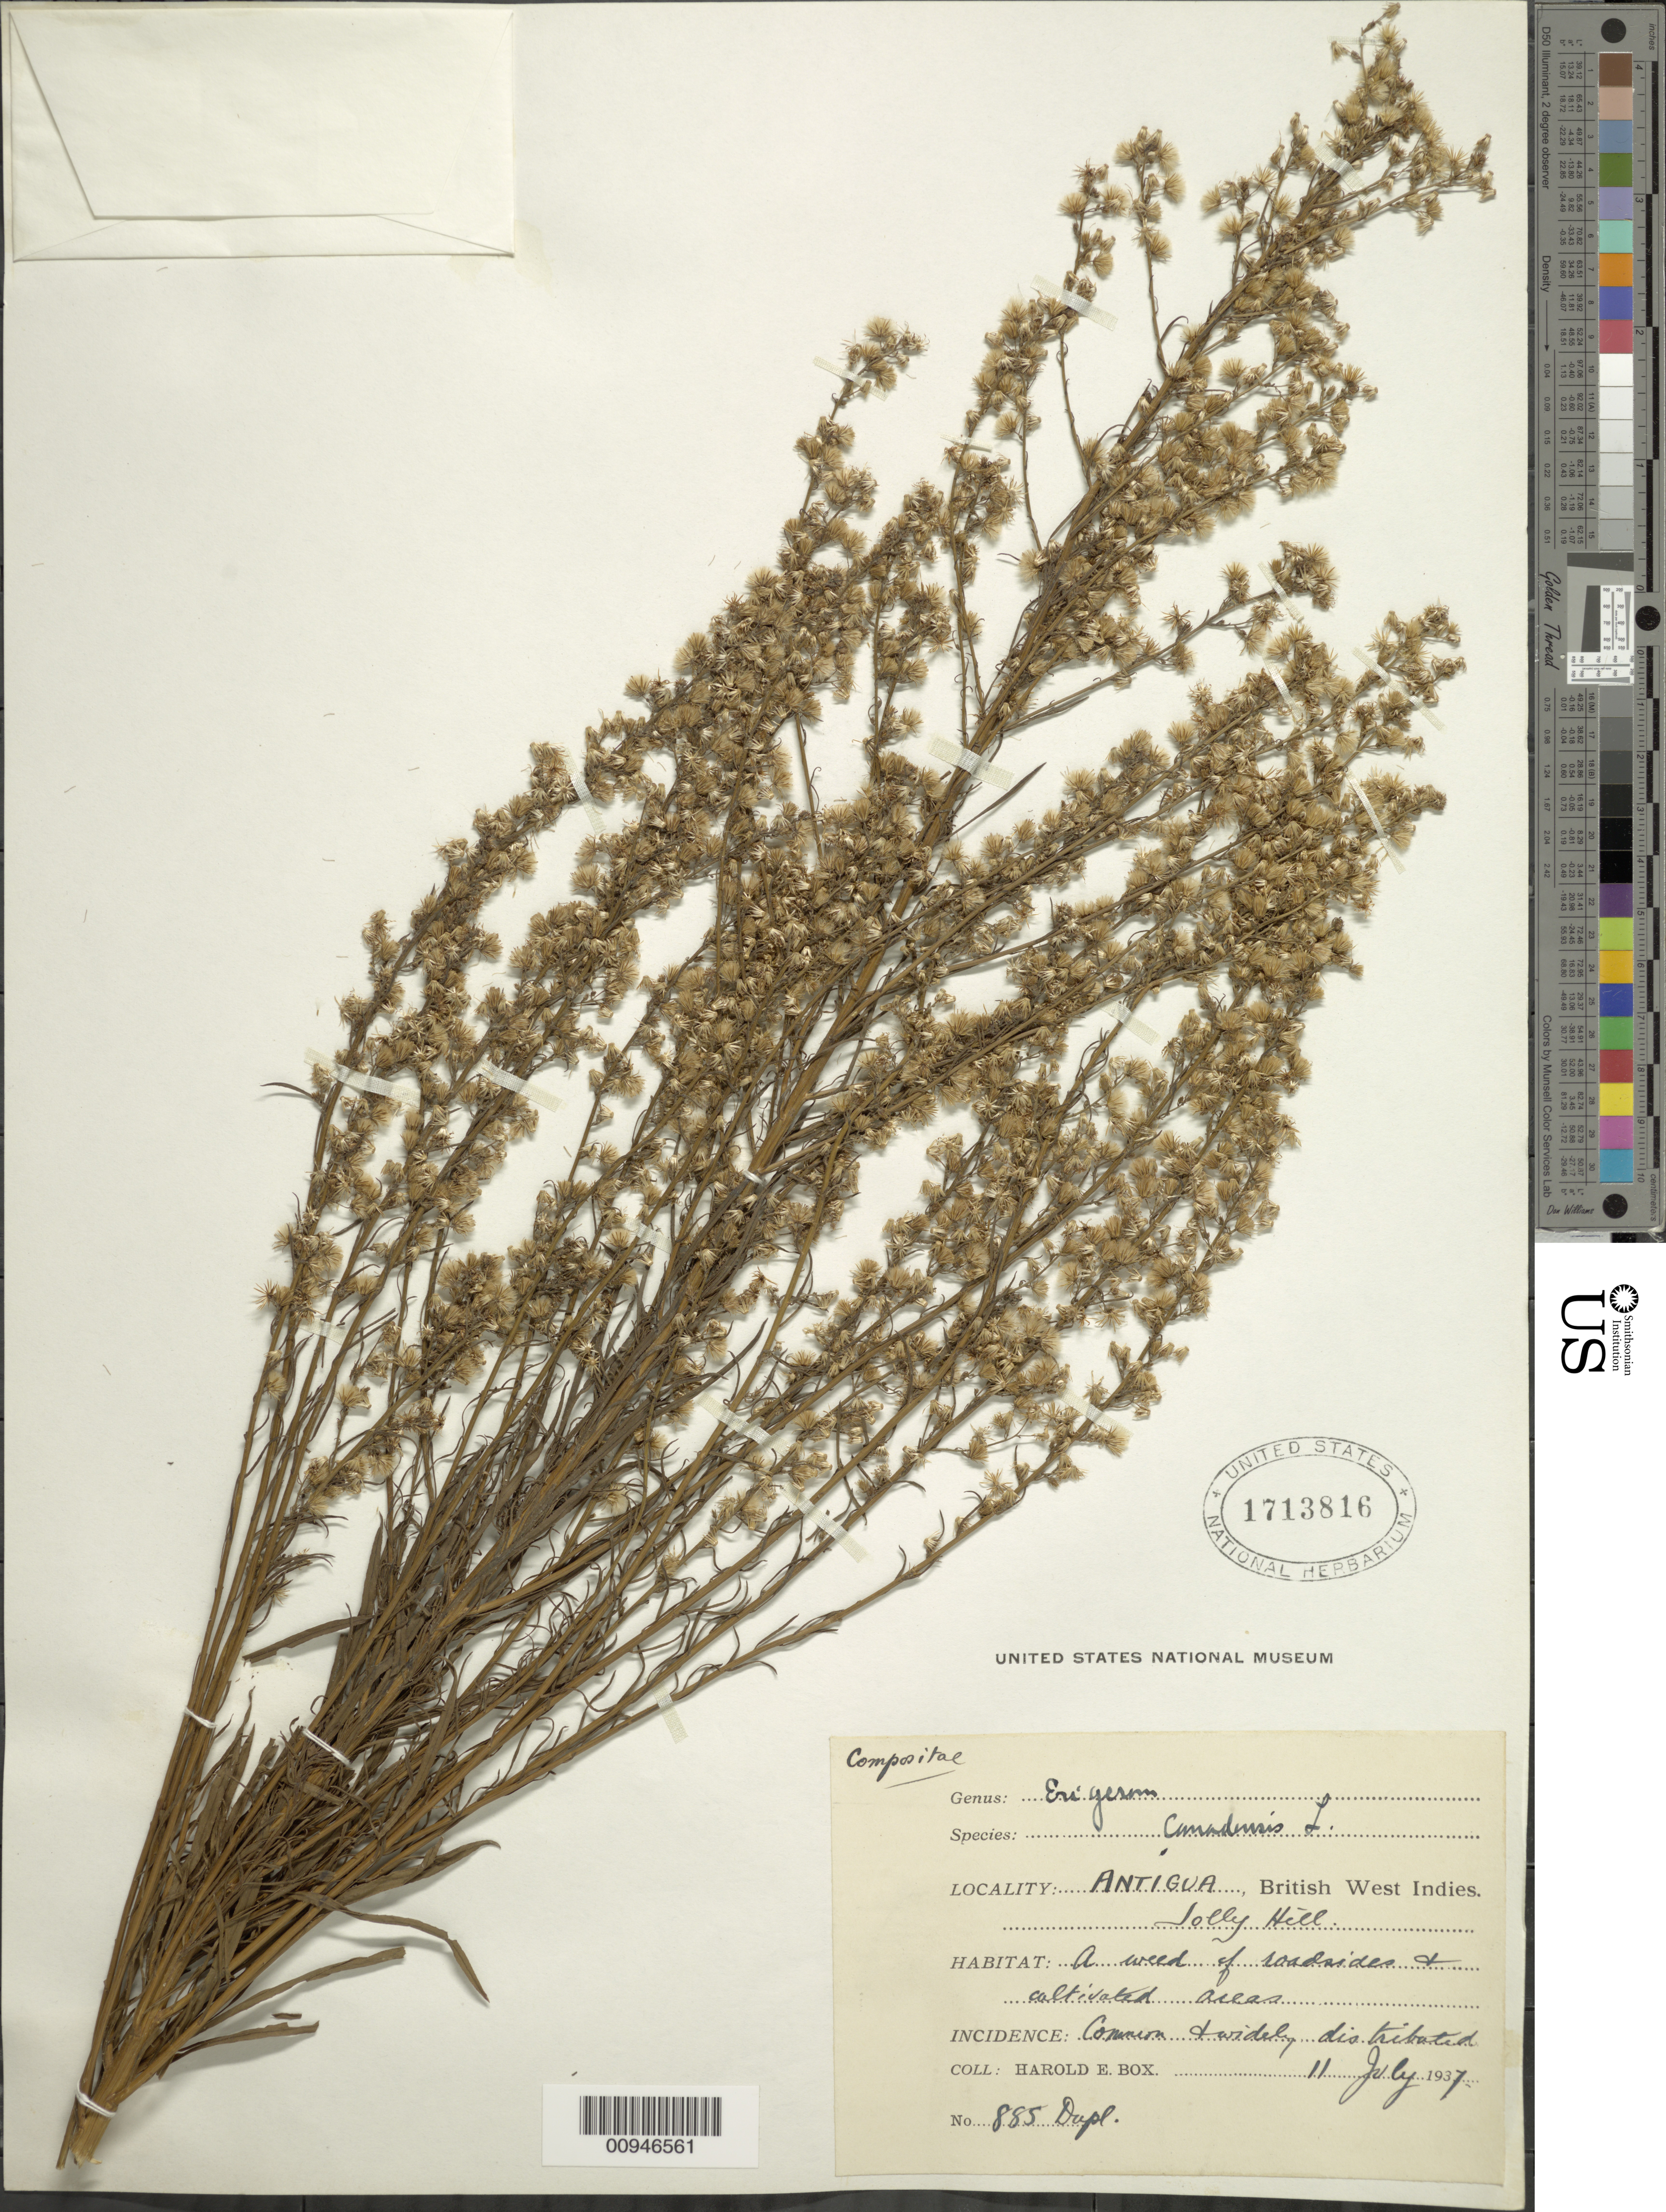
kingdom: Plantae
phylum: Tracheophyta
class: Magnoliopsida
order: Asterales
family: Asteraceae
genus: Conyza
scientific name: Conyza canadensis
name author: (L.) Cronq.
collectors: H. E. Box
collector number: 885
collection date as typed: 11 Jul 1937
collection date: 1937-07-11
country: Antigua and Barbuda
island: Antigua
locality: Jolly Hill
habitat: Roadsides of cultivated areas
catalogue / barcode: US 1713816